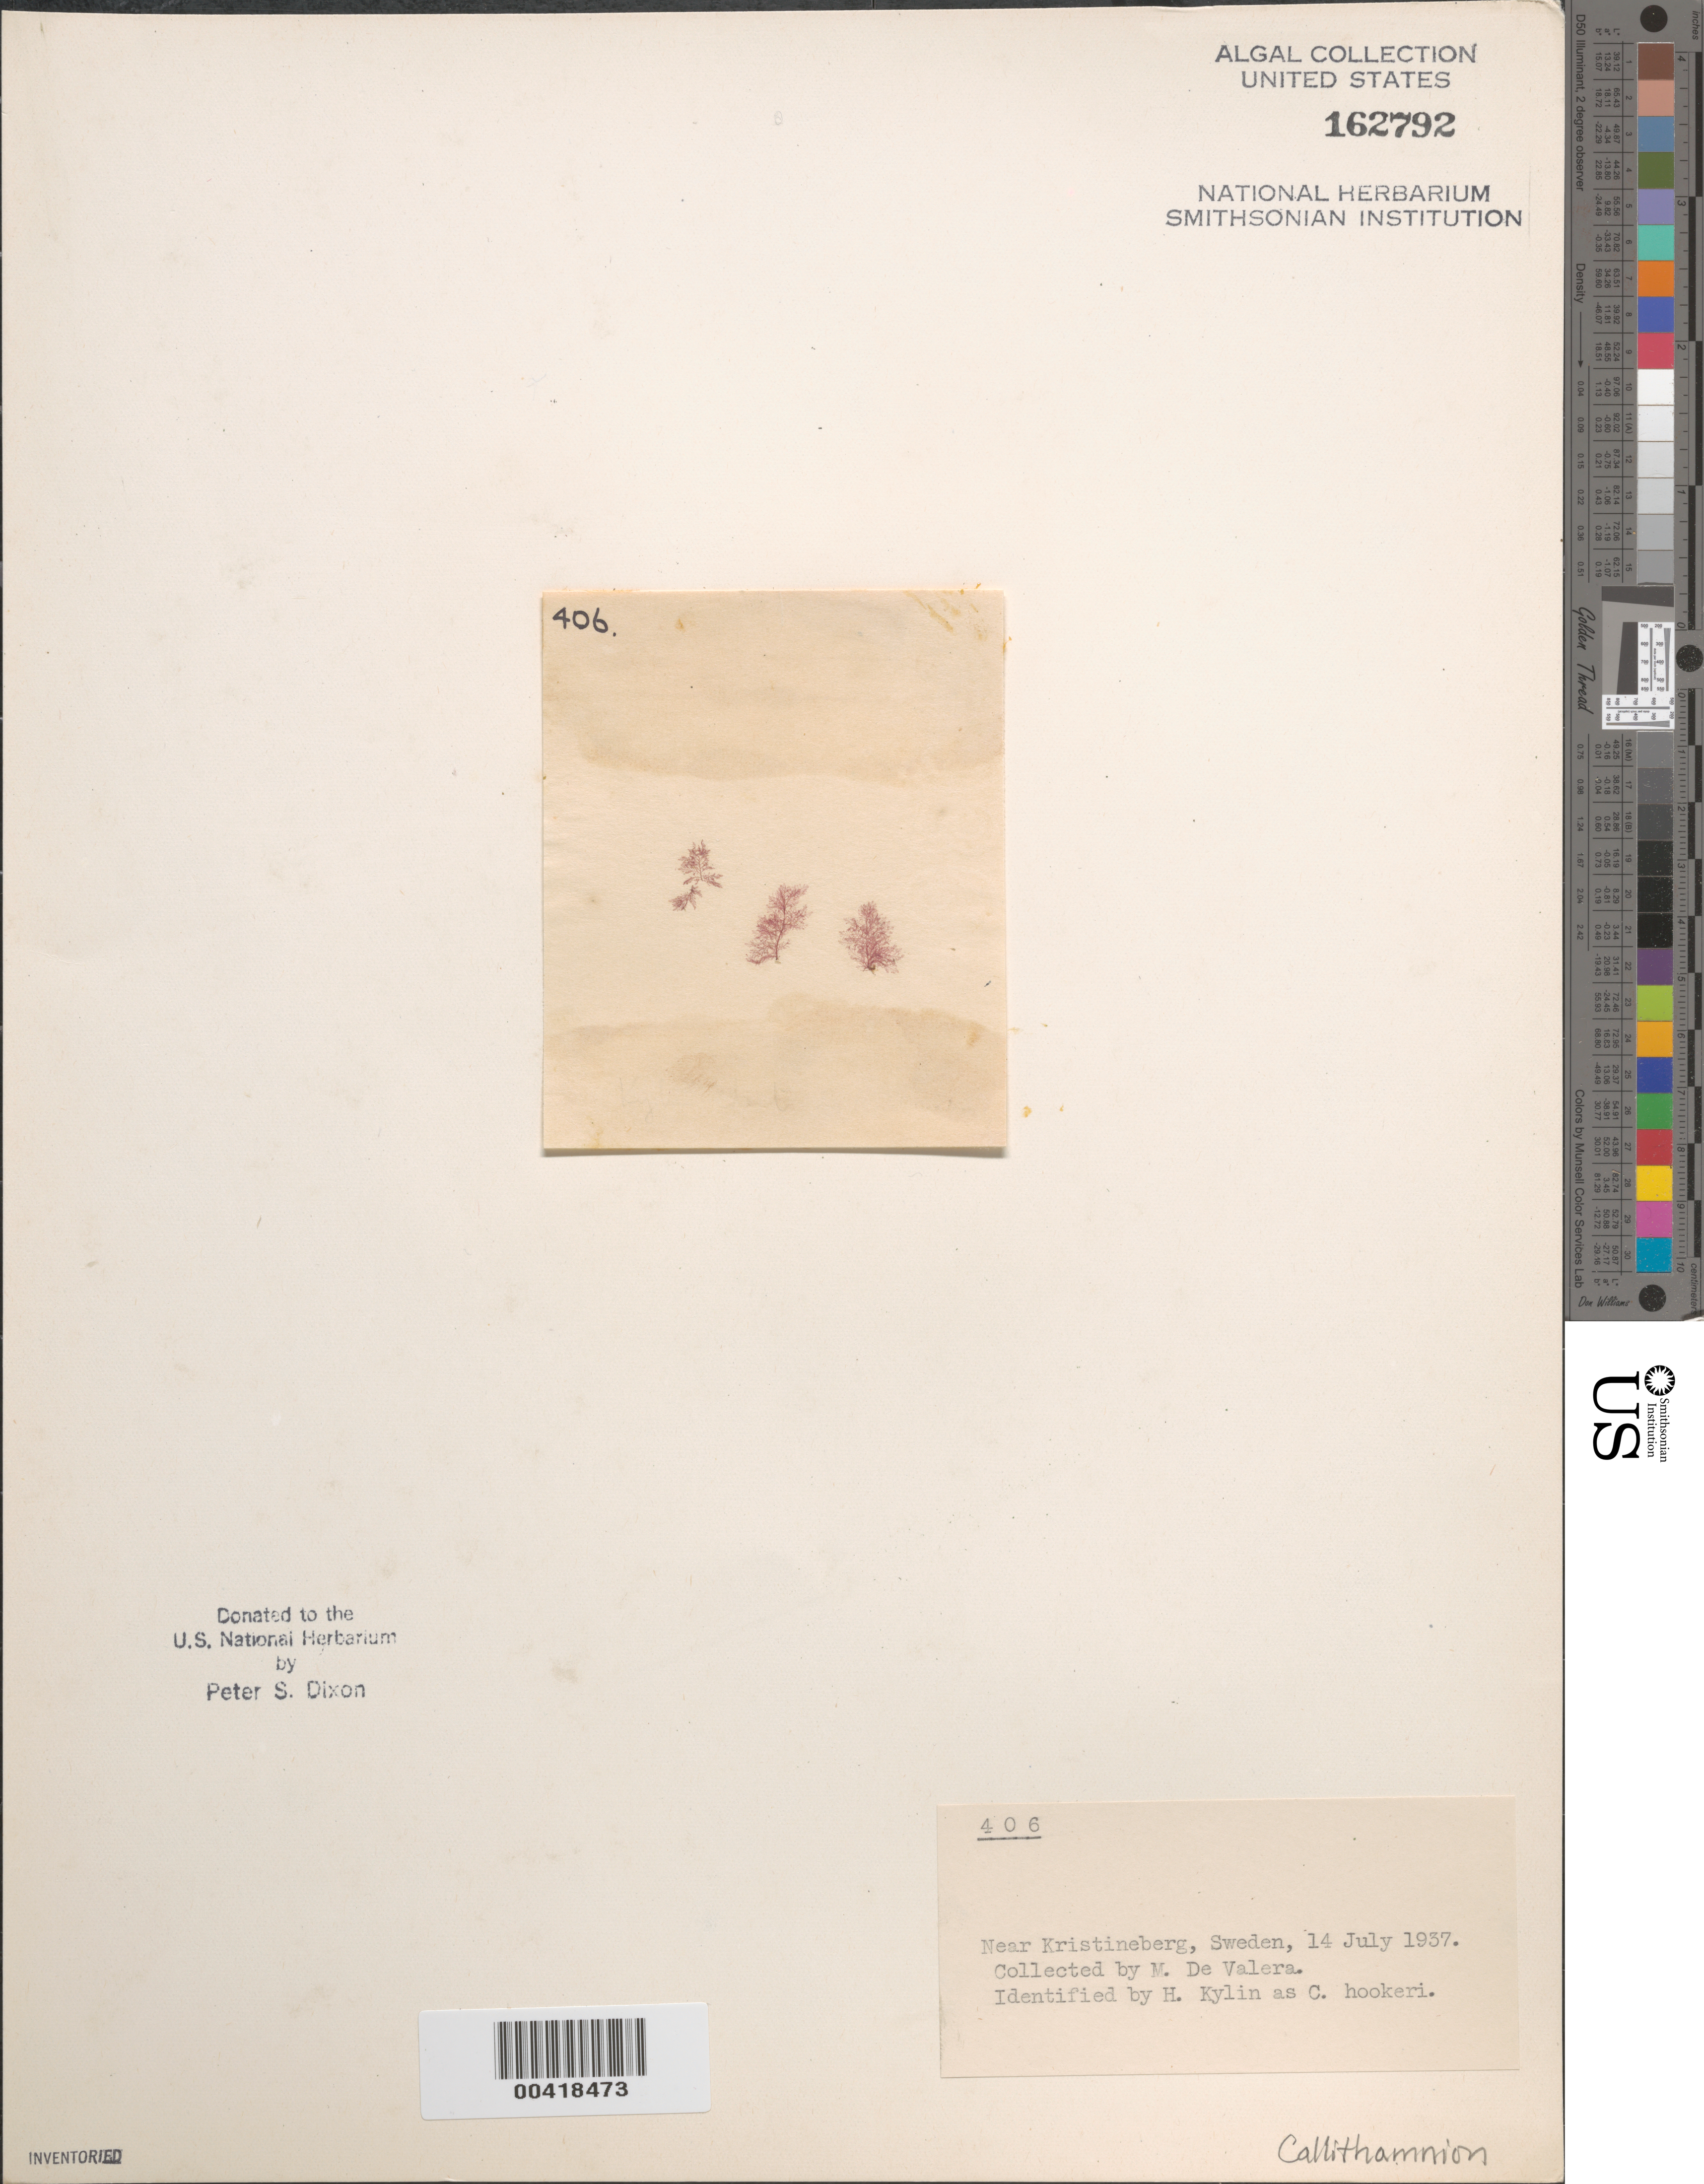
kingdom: Plantae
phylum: Rhodophyta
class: Florideophyceae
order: Ceramiales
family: Callithamniaceae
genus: Callithamnion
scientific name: Callithamnion sp.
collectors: M. De Valera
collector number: PSD 406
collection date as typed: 14 Jul 1937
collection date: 1937-07-14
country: Sweden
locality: Near kristineburg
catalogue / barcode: US 162792